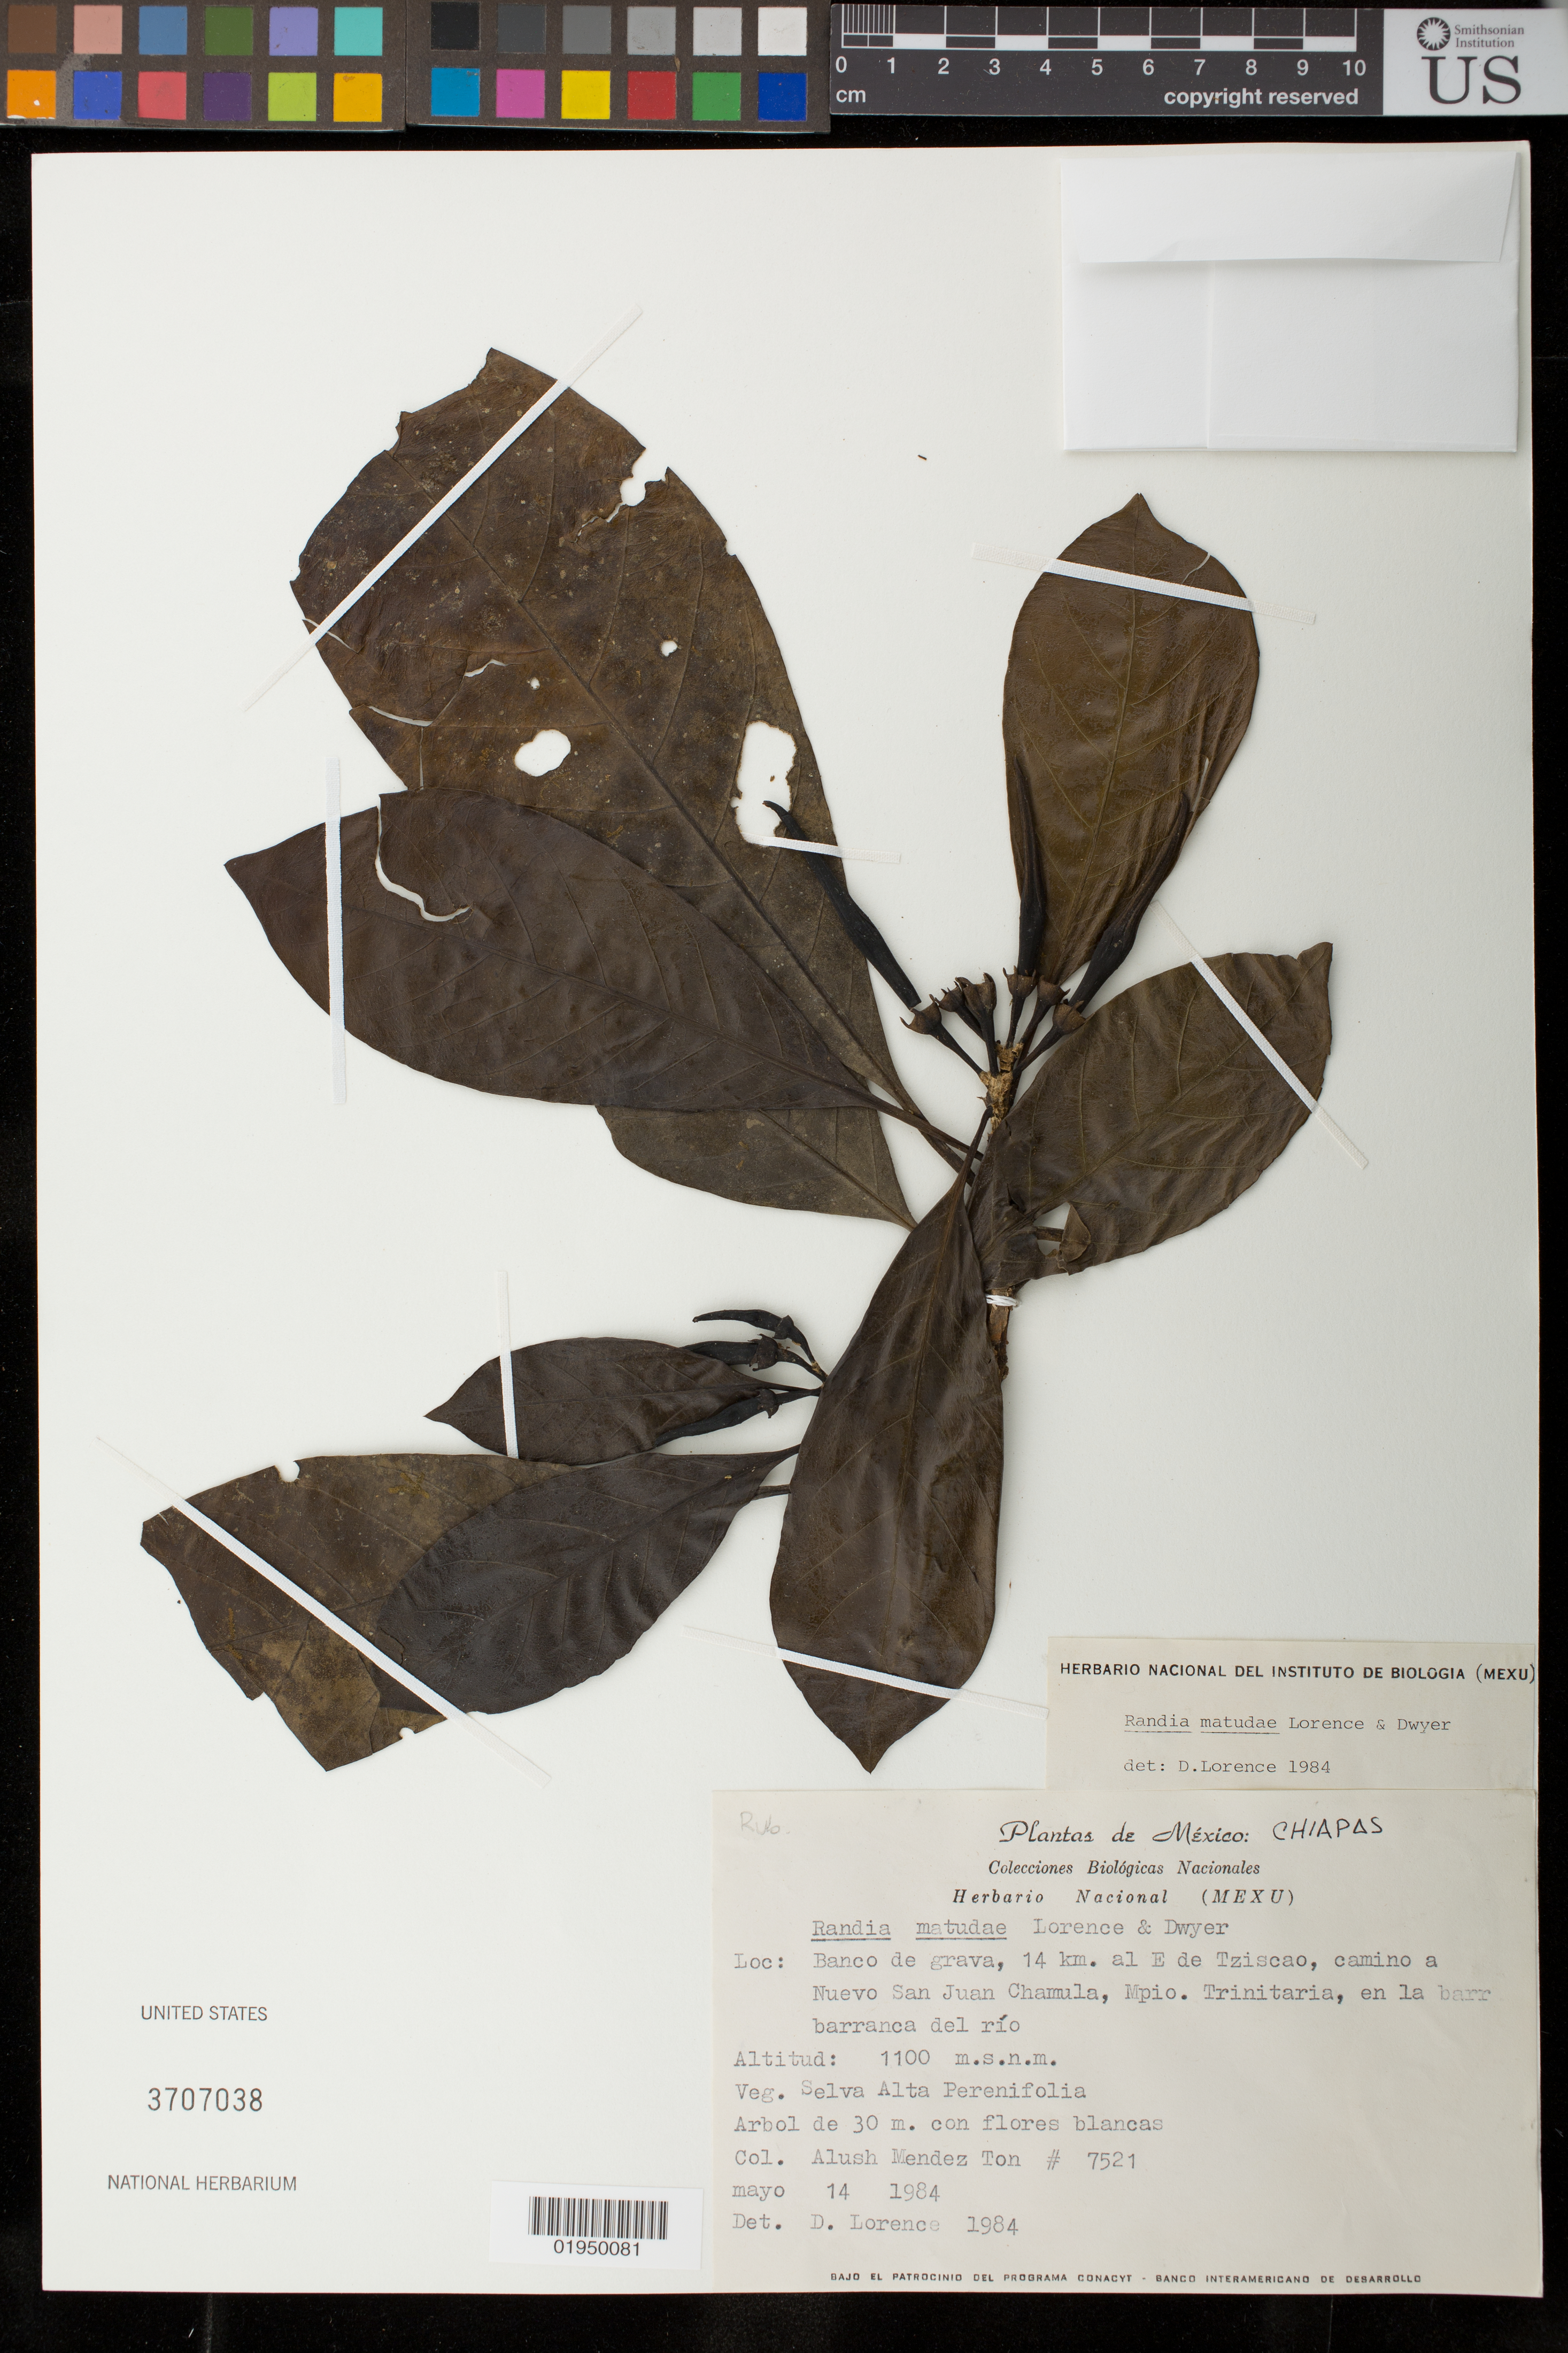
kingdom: Plantae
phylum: Tracheophyta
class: Magnoliopsida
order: Gentianales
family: Rubiaceae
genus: Randia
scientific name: Randia matudae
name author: Lorence & Dwyer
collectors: A. Méndez Ton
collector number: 7521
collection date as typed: Mayo 14 1987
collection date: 1984-05-14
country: Mexico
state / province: Chiapas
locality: Banco de grava, 14 km al E de Tziscao, camino a Nuevo San Juan Chamula, Mpio. Trinitaria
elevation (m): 1100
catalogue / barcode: US 3707038